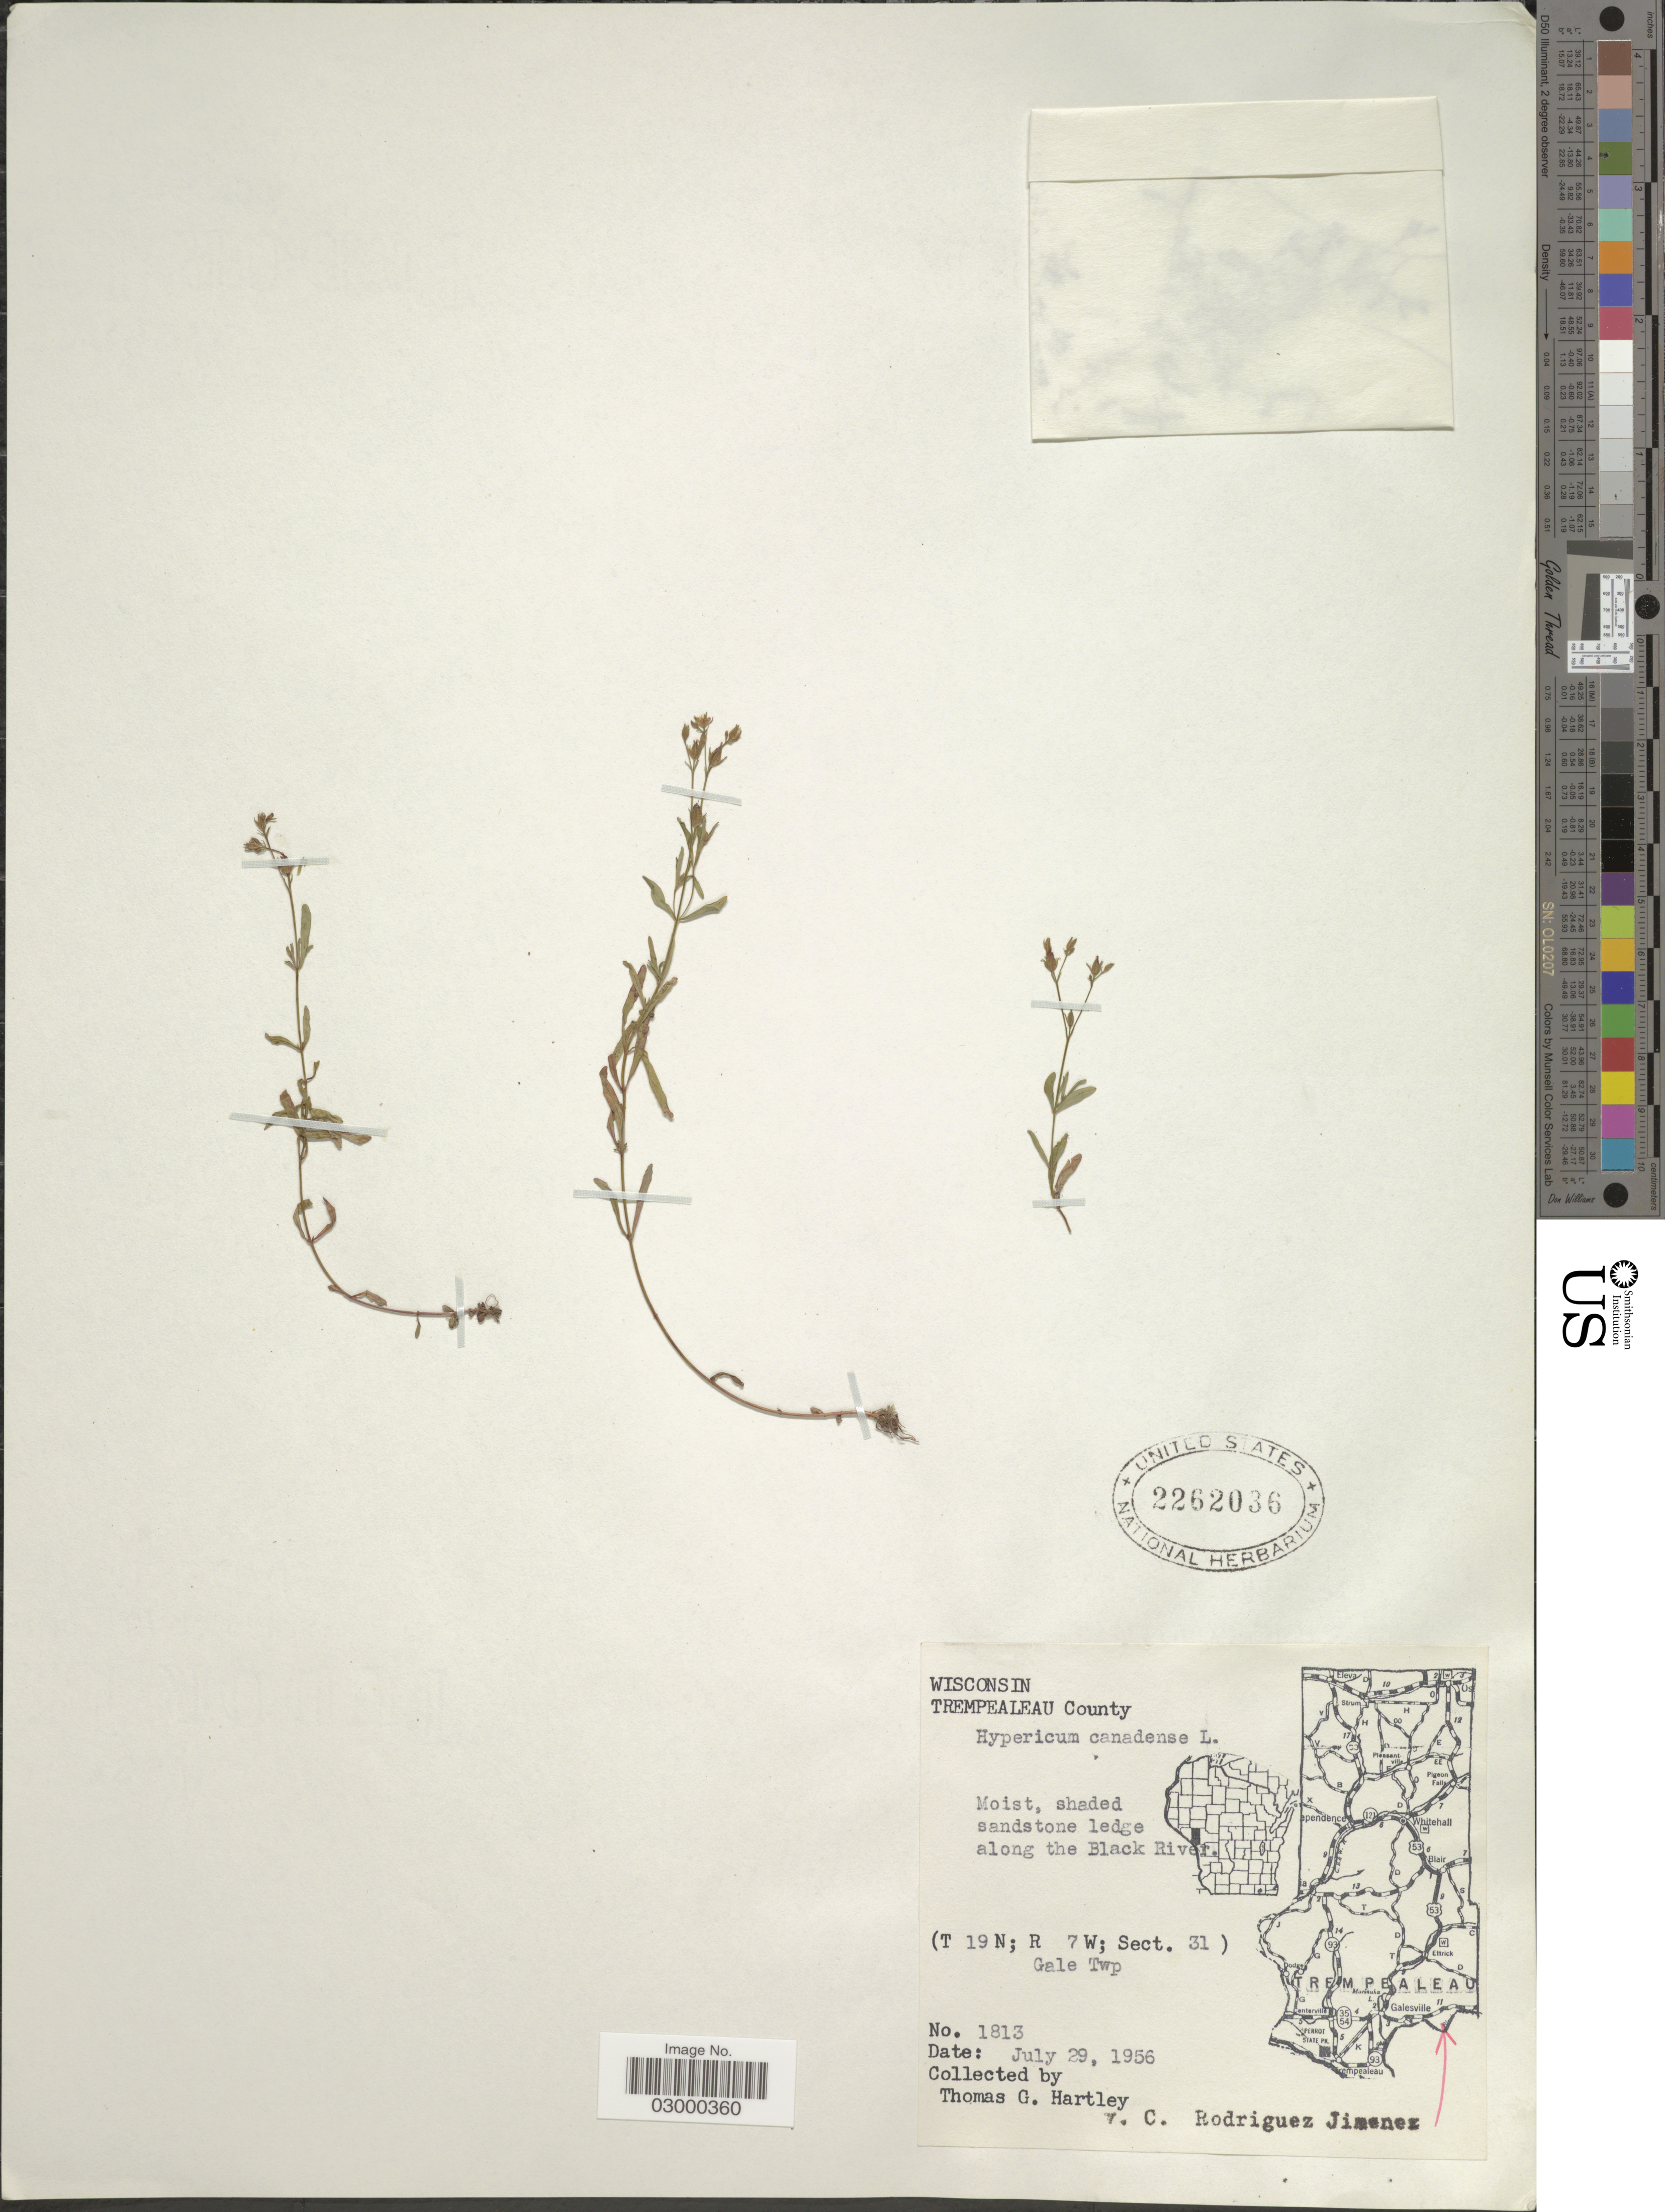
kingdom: Plantae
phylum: Tracheophyta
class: Magnoliopsida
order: Malpighiales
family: Hypericaceae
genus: Hypericum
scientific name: Hypericum canadense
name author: L.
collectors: T. G. Hartley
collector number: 1813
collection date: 1956-07-29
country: United States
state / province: Wisconsin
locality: Trempealeau County, Moist, shaded sandstone ledge along the Black River, T19N, R7W, Sect. 31, Gale Twp.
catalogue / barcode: US 2262036